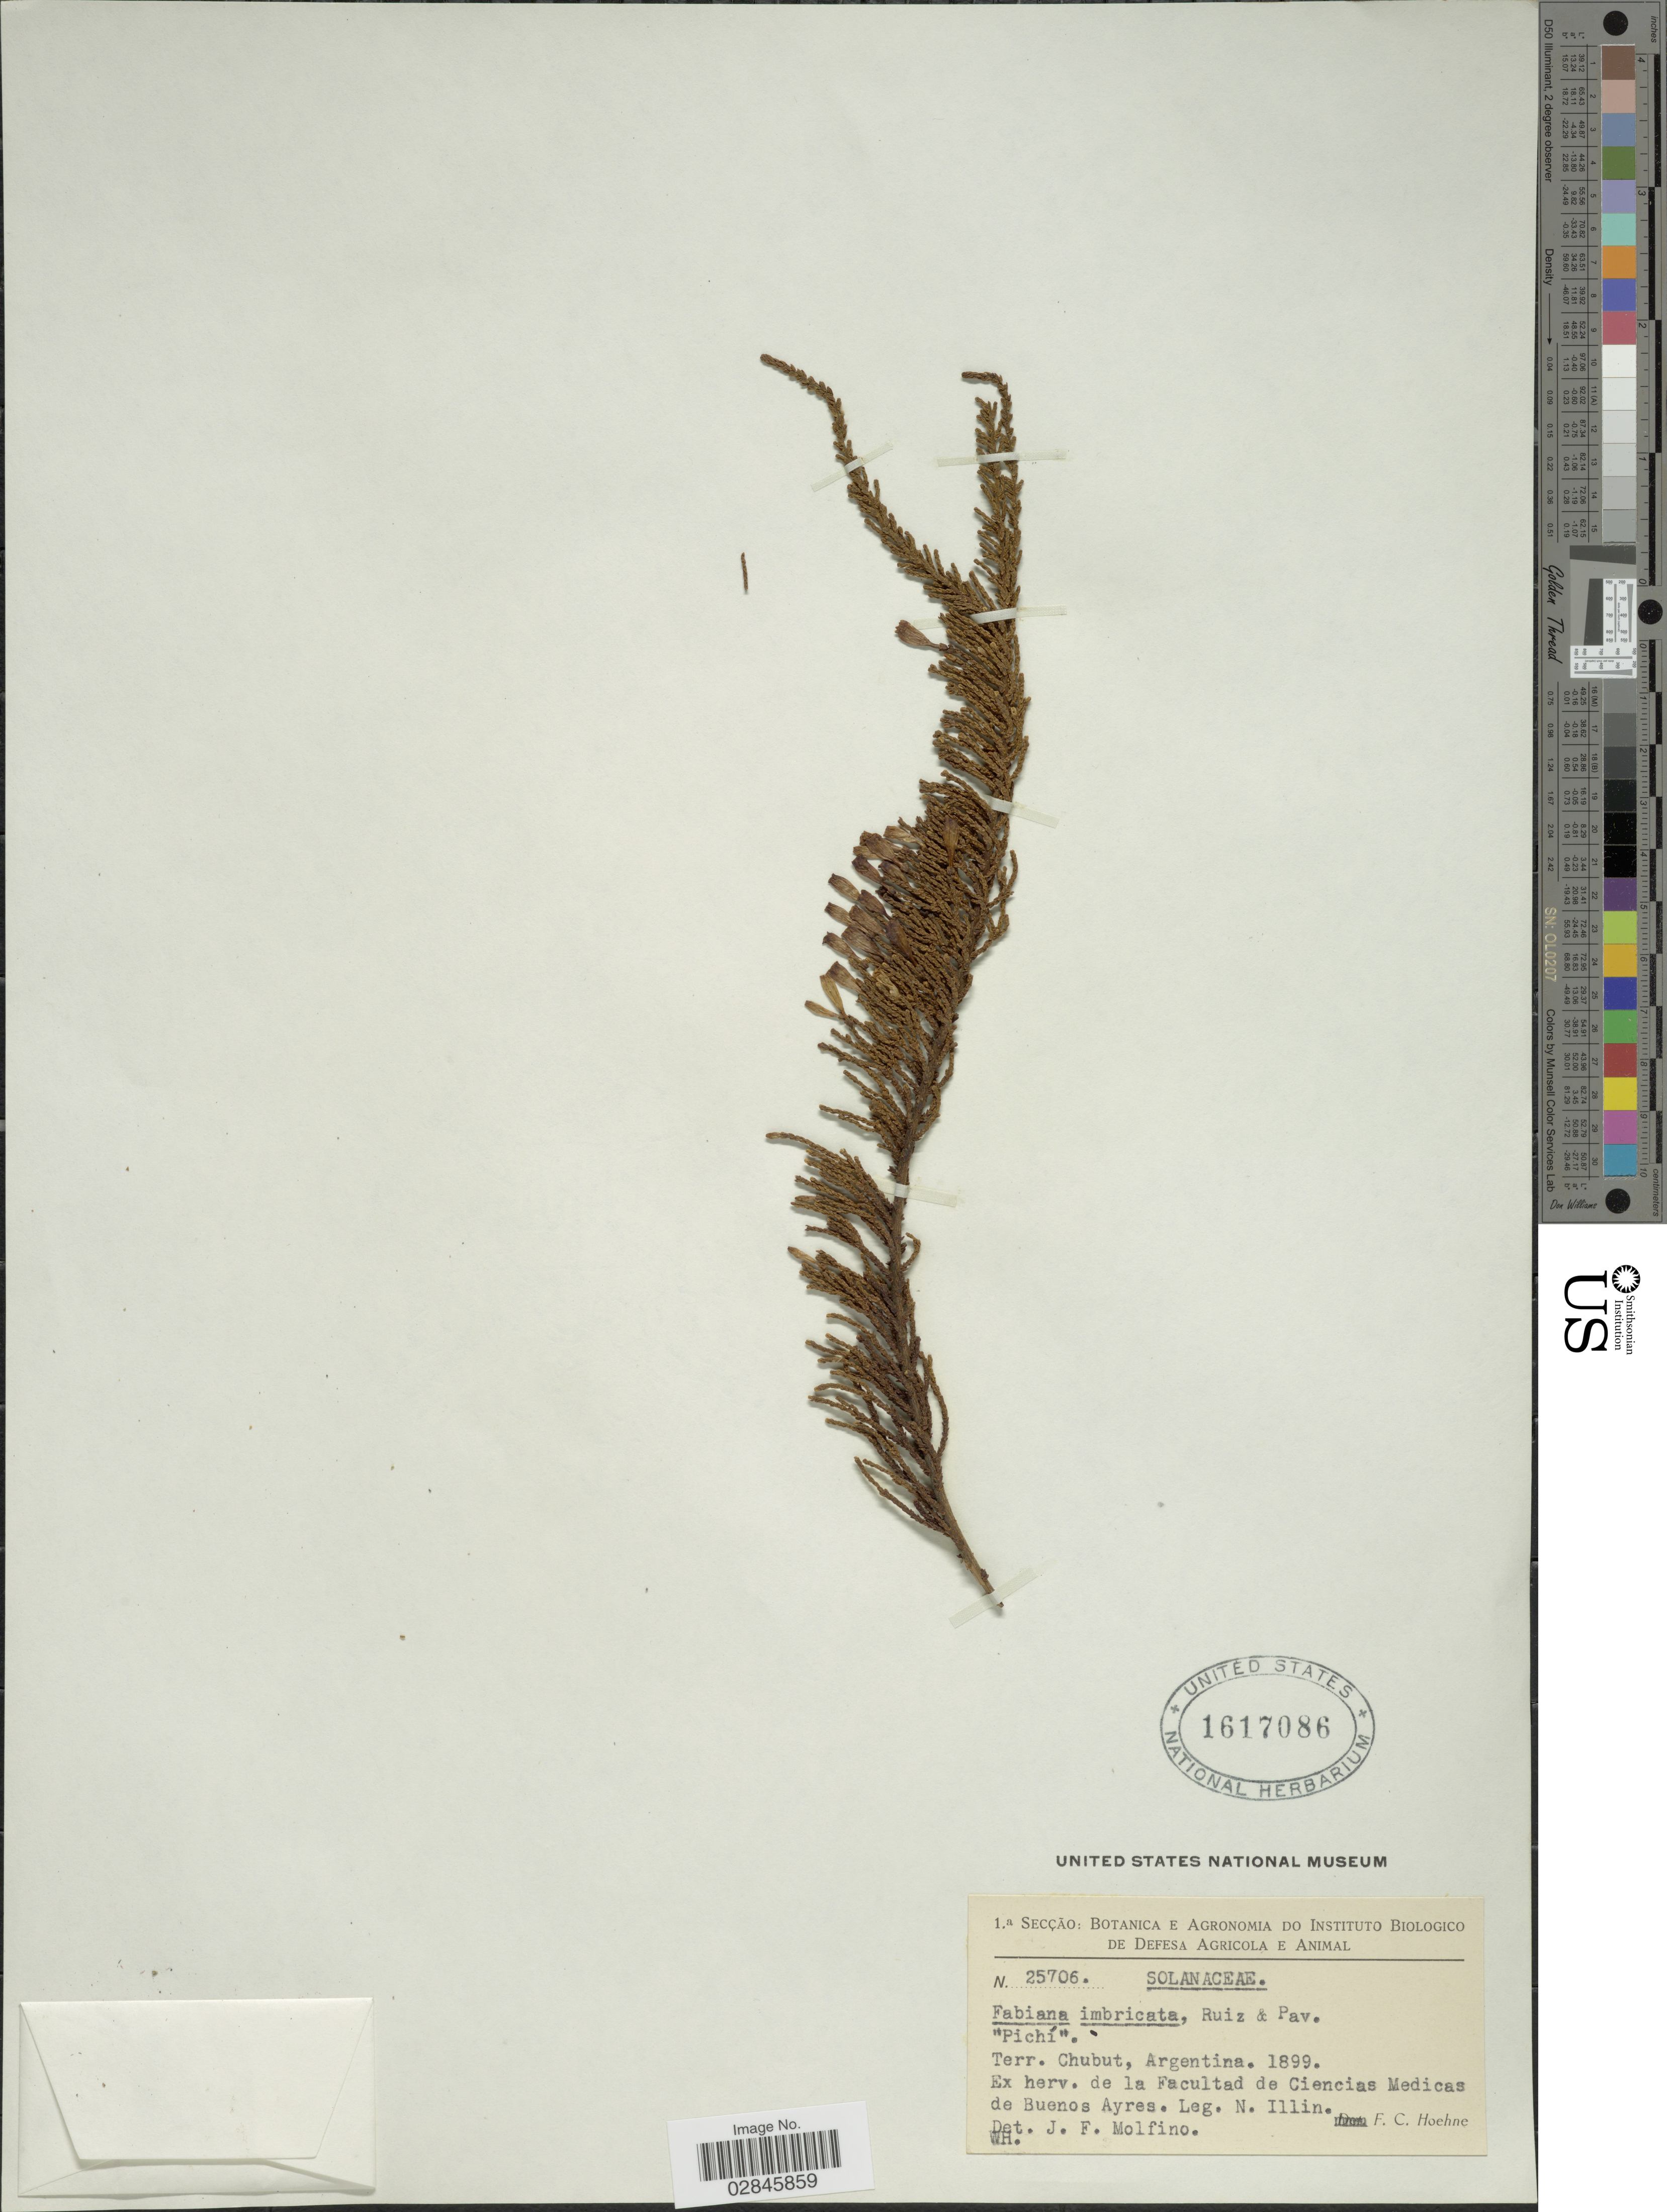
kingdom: Plantae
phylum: Tracheophyta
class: Magnoliopsida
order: Solanales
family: Solanaceae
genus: Fabiana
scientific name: Fabiana imbricata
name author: Ruiz & Pav.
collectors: N. Illin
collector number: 25706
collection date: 1899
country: Argentina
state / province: Chubut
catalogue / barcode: US 1617086